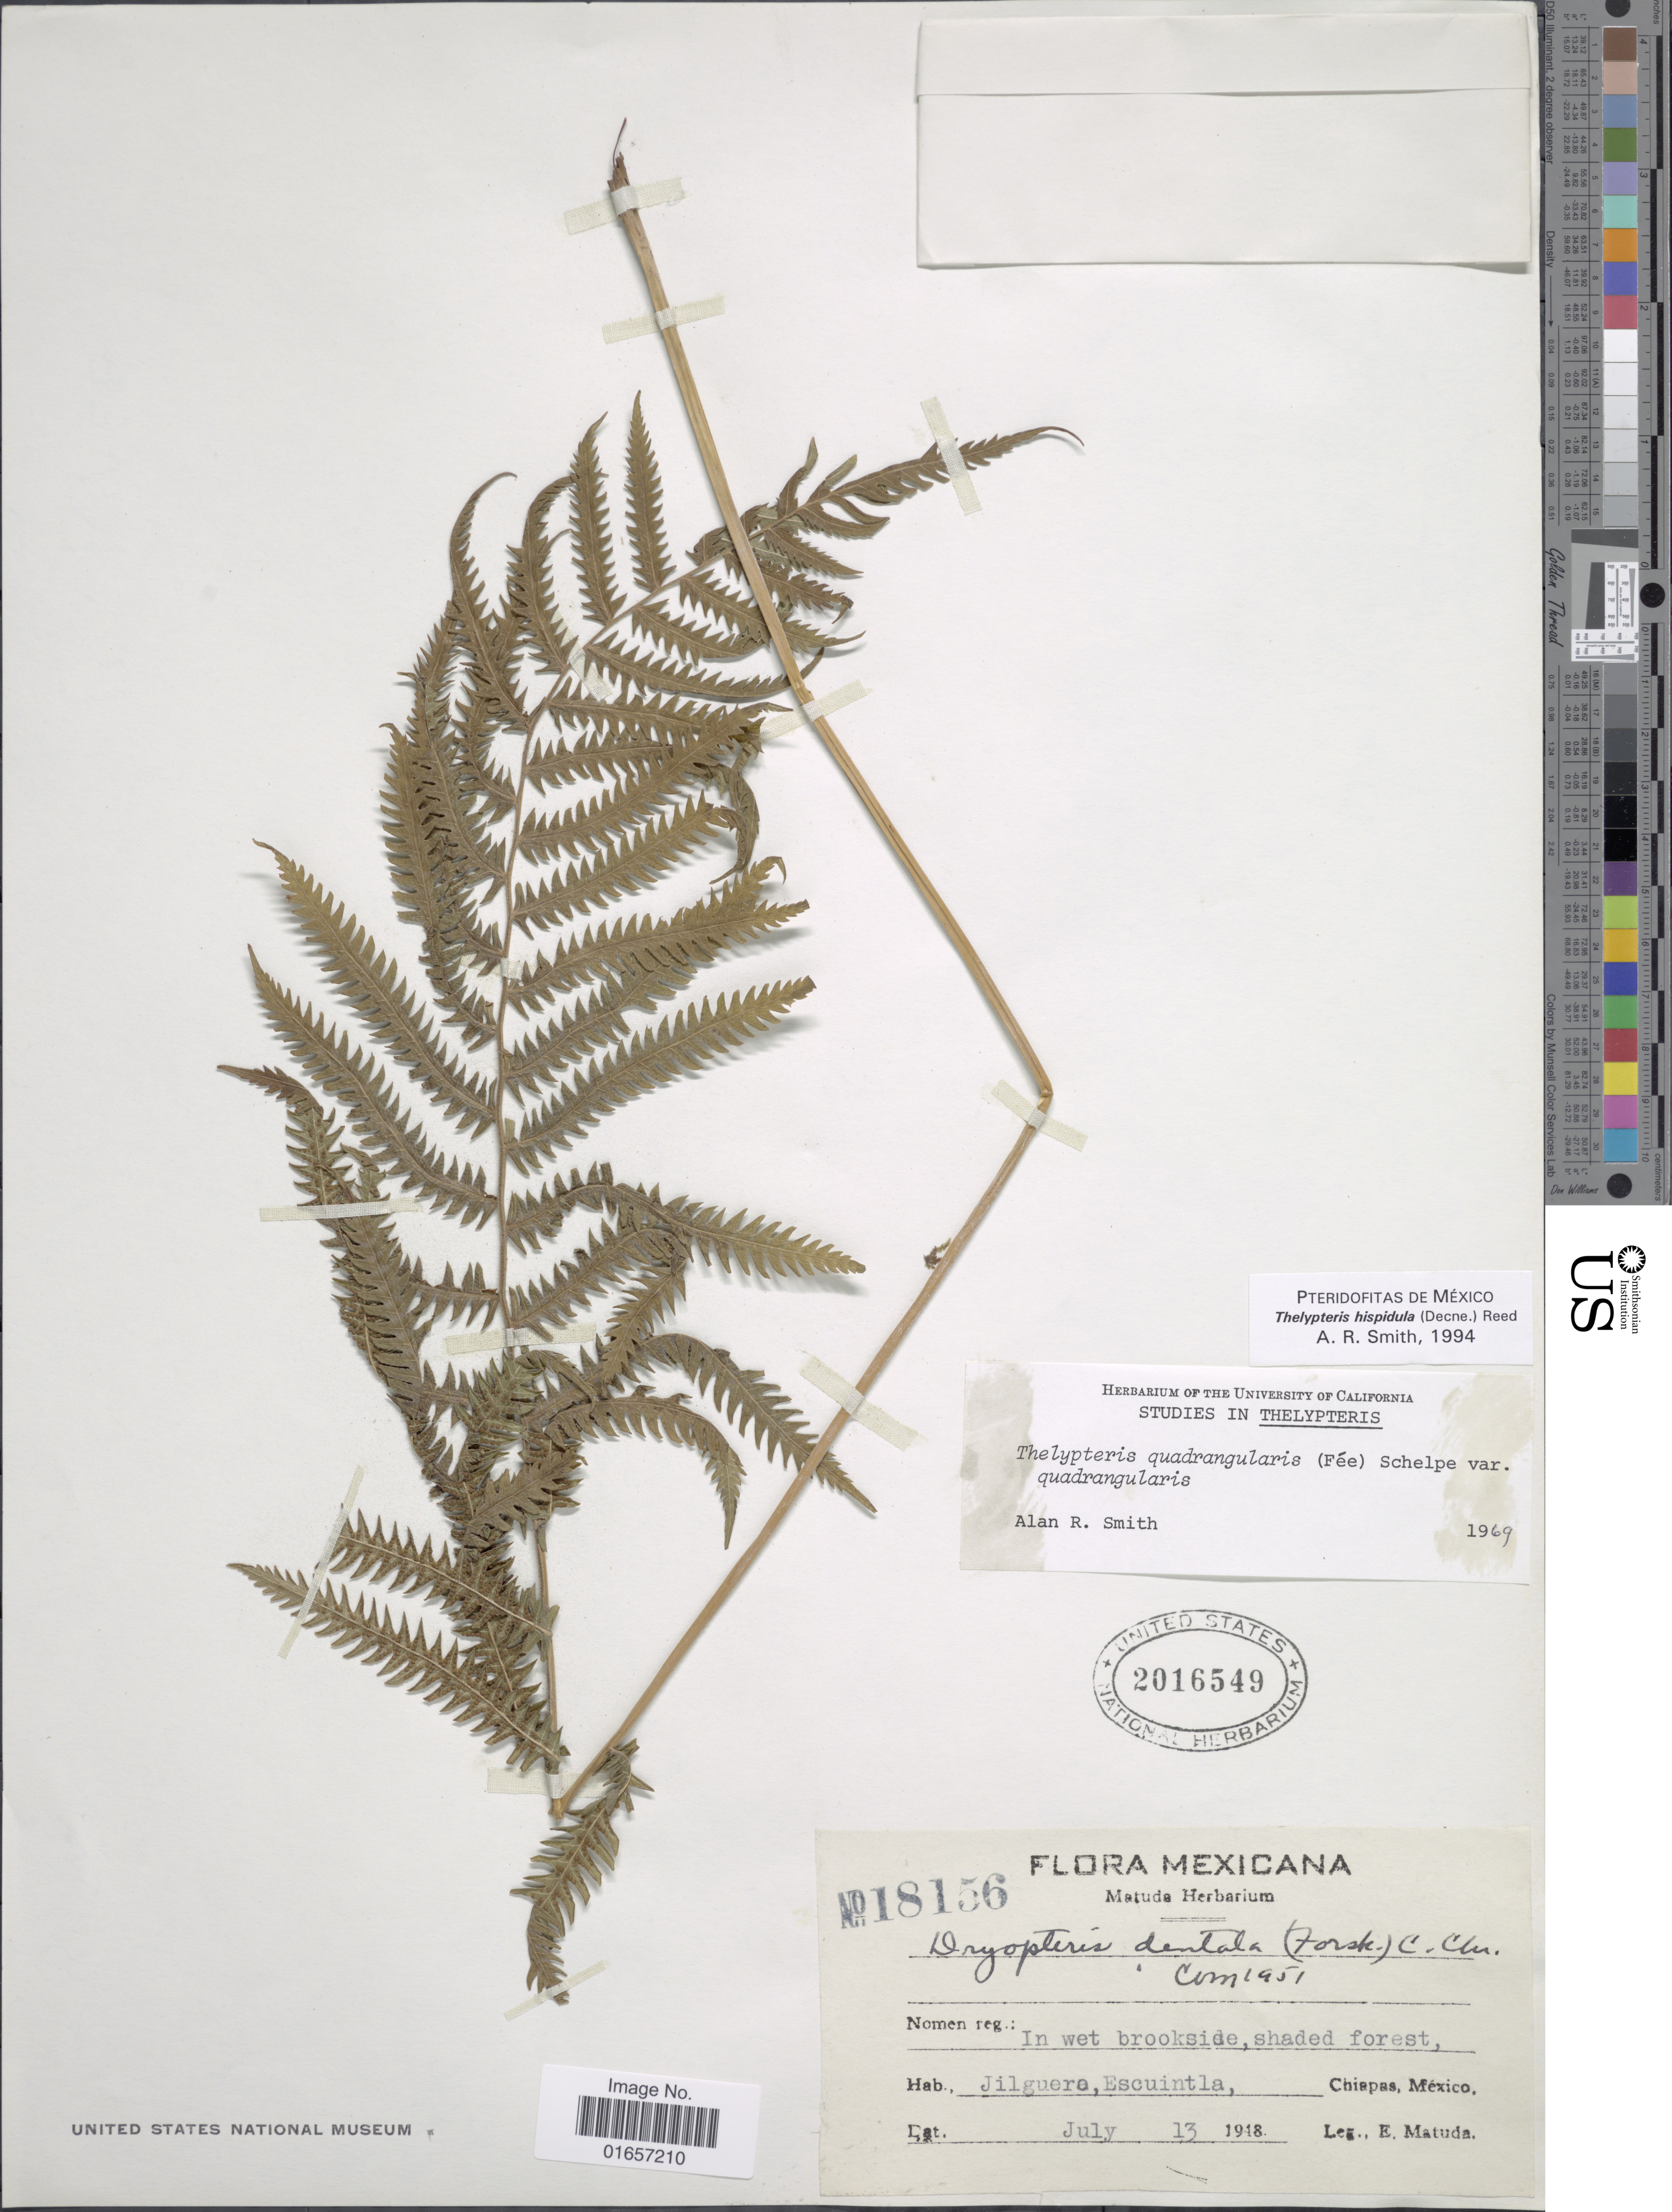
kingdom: Plantae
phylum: Tracheophyta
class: Polypodiopsida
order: Polypodiales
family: Thelypteridaceae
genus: Christella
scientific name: Christella hispidula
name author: (Decne.) Holttum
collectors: E. Matuda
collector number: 18156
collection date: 1948-07-13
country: Mexico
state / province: Chiapas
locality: Jilguera, Escuintla, Chiapas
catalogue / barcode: US 2016549